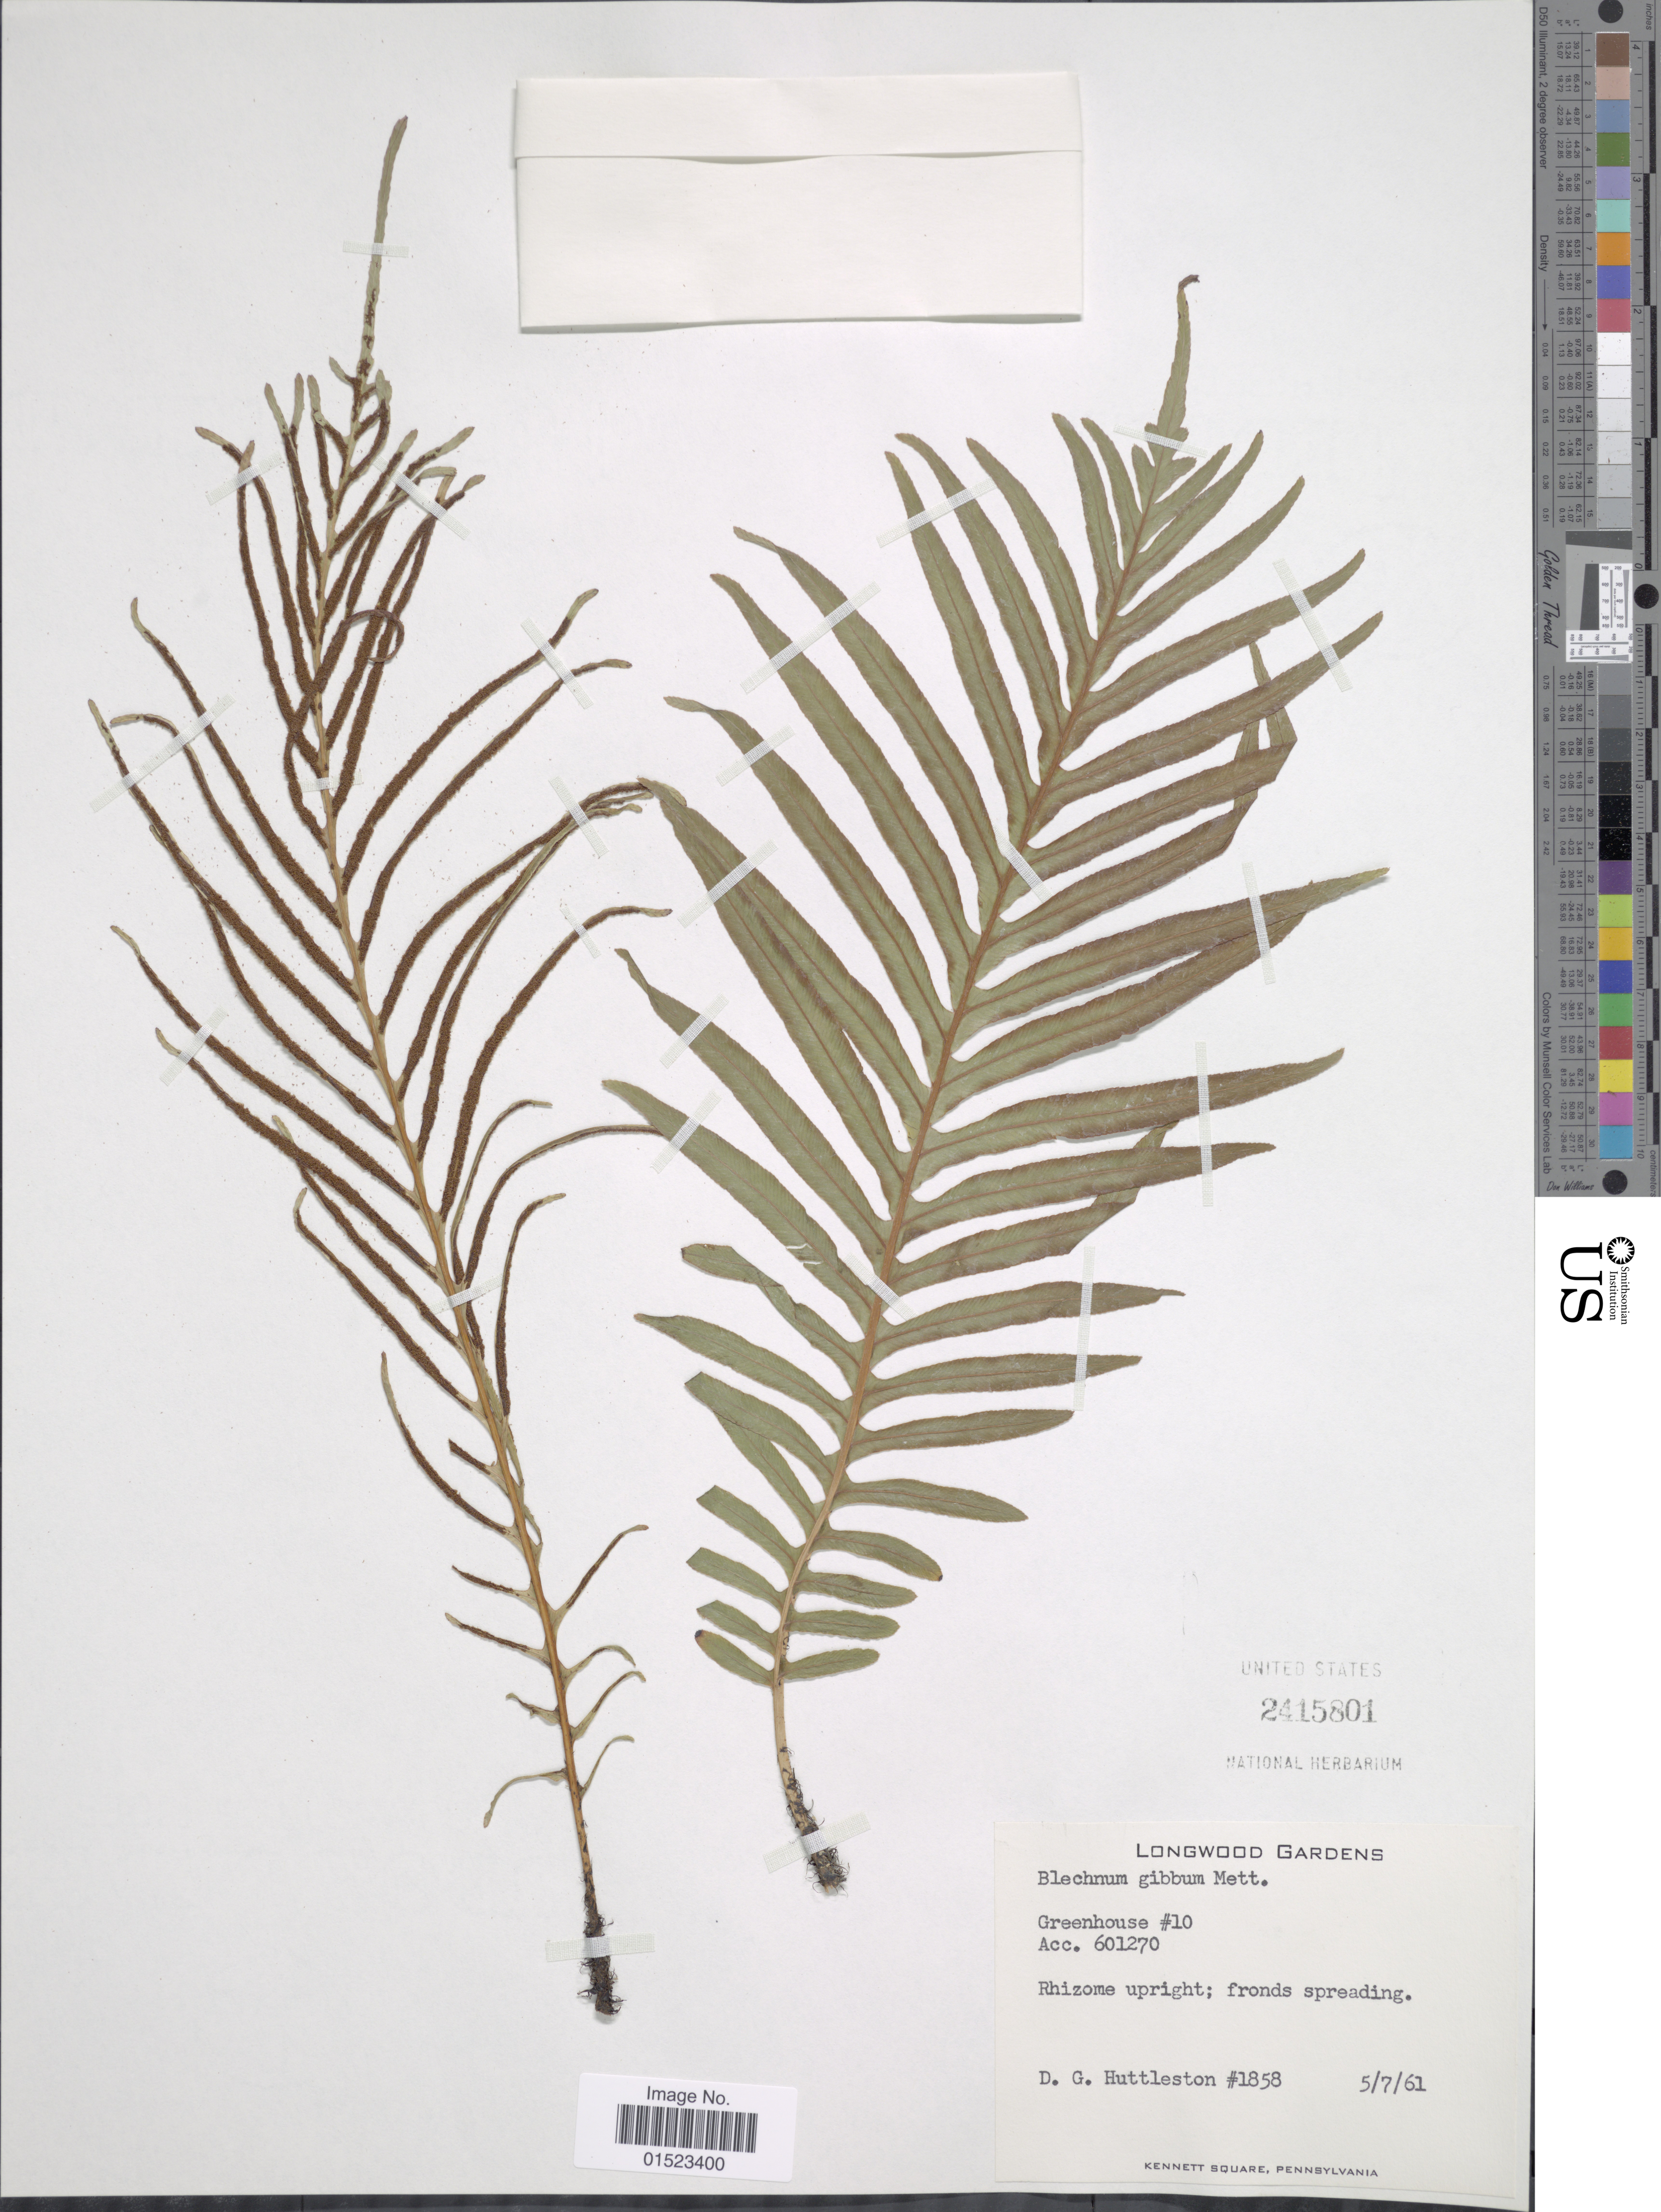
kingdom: Plantae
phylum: Tracheophyta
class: Polypodiopsida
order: Polypodiales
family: Blechnaceae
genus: Blechnum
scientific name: Blechnum gibbum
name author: (Labill.) Mett.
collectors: D. G. Huttleston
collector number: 1858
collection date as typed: Transcribed d/m/y: 5/7/61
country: United States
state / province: Pennsylvania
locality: Kennett Square, Longwood Gardens, Greenhouse 10, Acc. 601270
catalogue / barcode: US 2415801